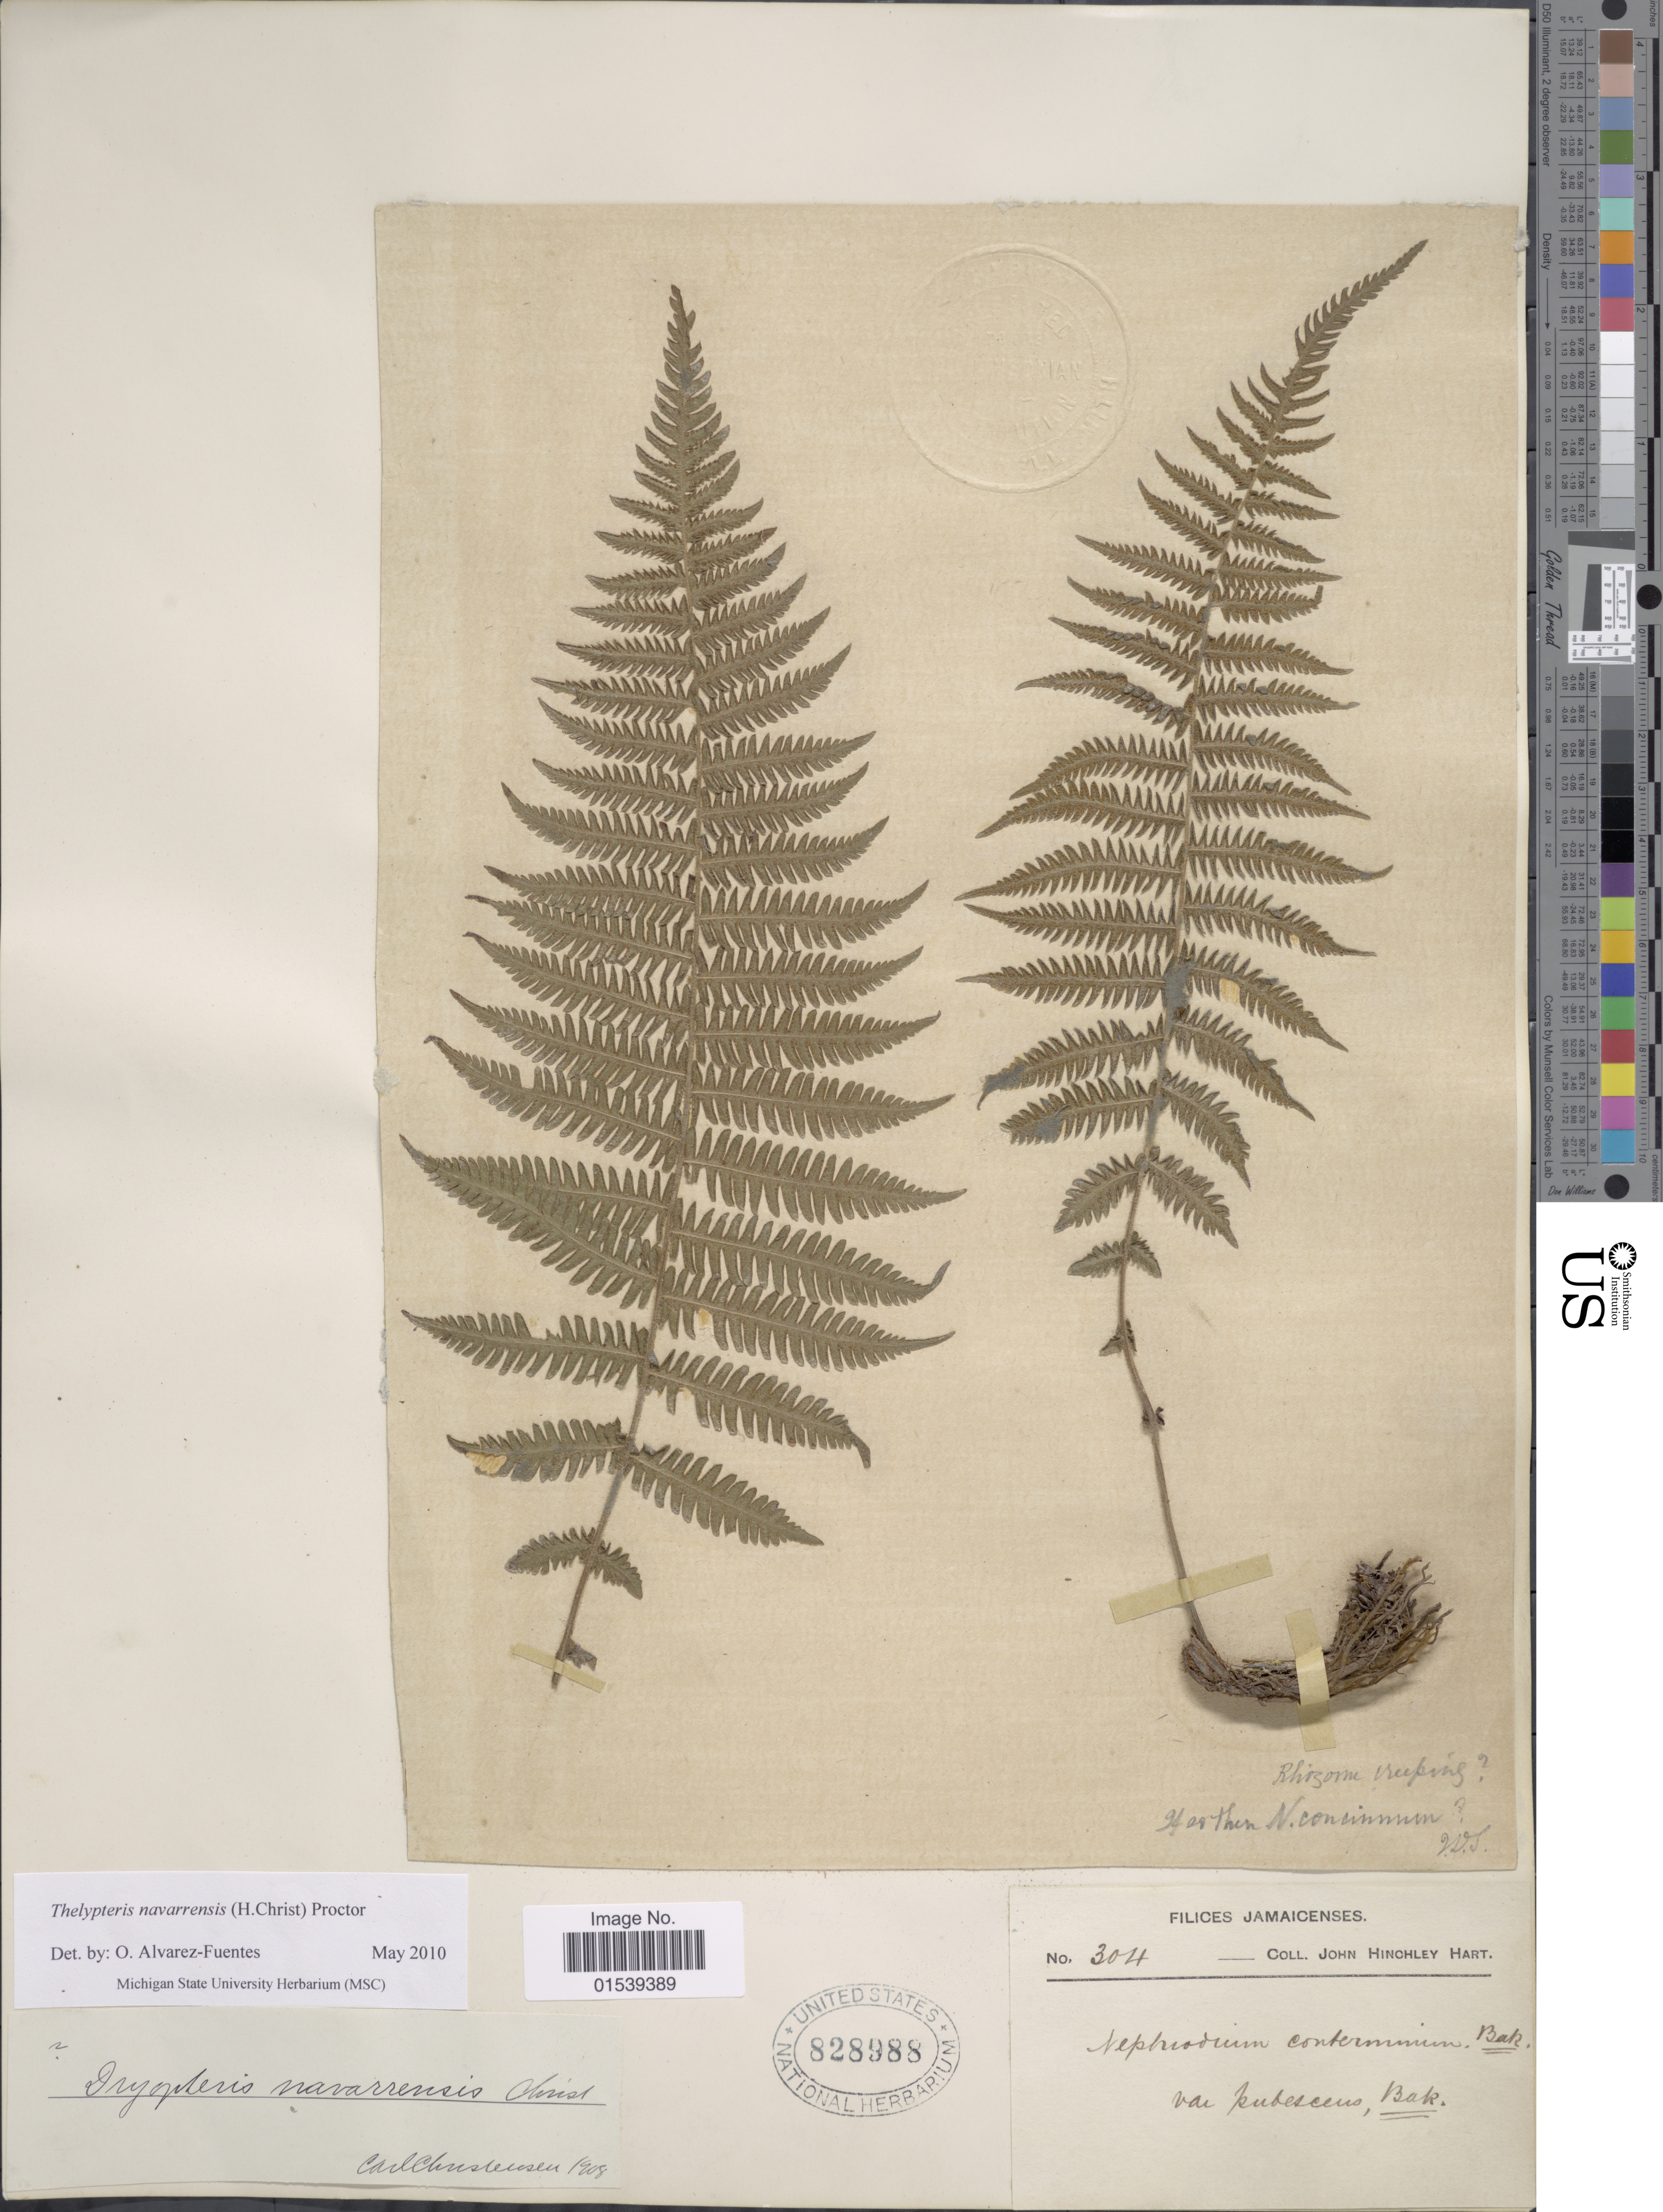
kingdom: Plantae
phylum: Tracheophyta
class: Polypodiopsida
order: Polypodiales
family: Thelypteridaceae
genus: Amauropelta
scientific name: Amauropelta navarrensis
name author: (C. Chr.) Pic. Serm.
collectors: J. H. Hart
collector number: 304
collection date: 1908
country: Jamaica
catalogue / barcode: US 828988